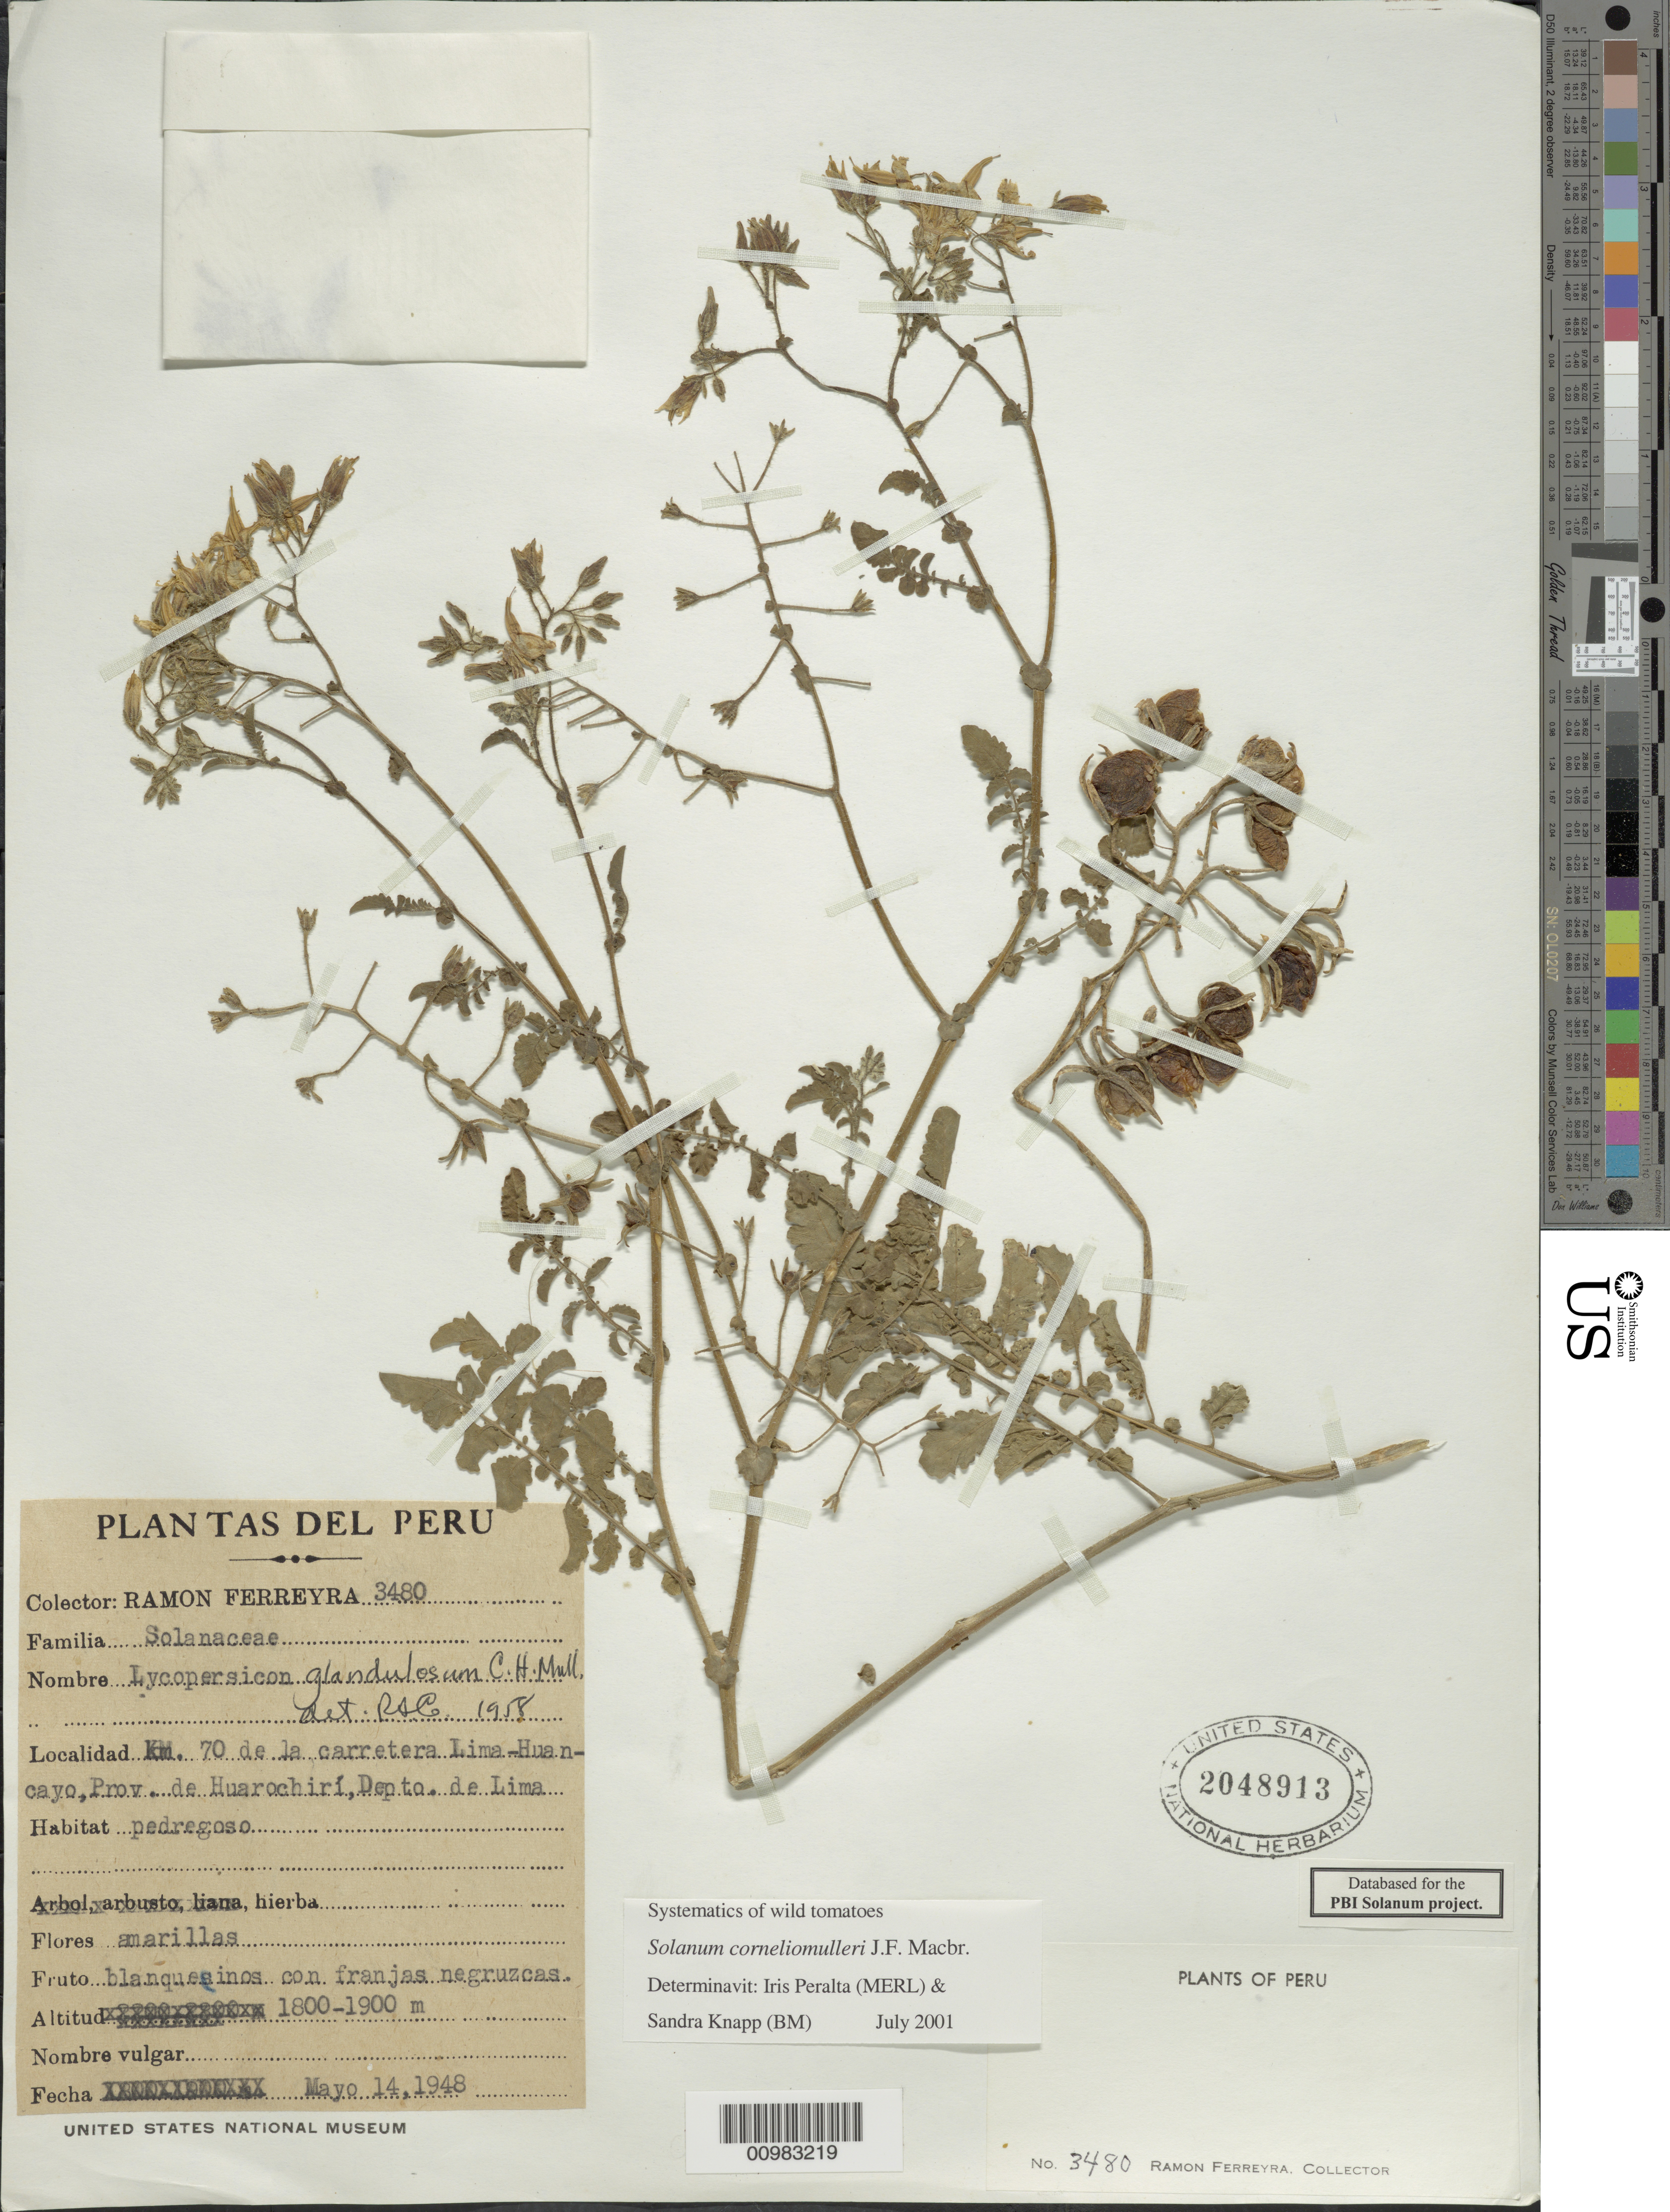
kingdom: Plantae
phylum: Tracheophyta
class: Magnoliopsida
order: Solanales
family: Solanaceae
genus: Solanum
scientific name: Solanum corneliomulleri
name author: J.F. Macbr.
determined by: Peralta, Iris E.; Knapp, S. D.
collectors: R. A. Ferreyra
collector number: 3480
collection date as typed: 14 May 1948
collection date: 1948-05-14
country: Peru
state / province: Lima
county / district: Huarochirí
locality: km 70 carretera central entre Chosica y San Mateo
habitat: pedregoso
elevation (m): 1800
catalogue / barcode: US 2048913